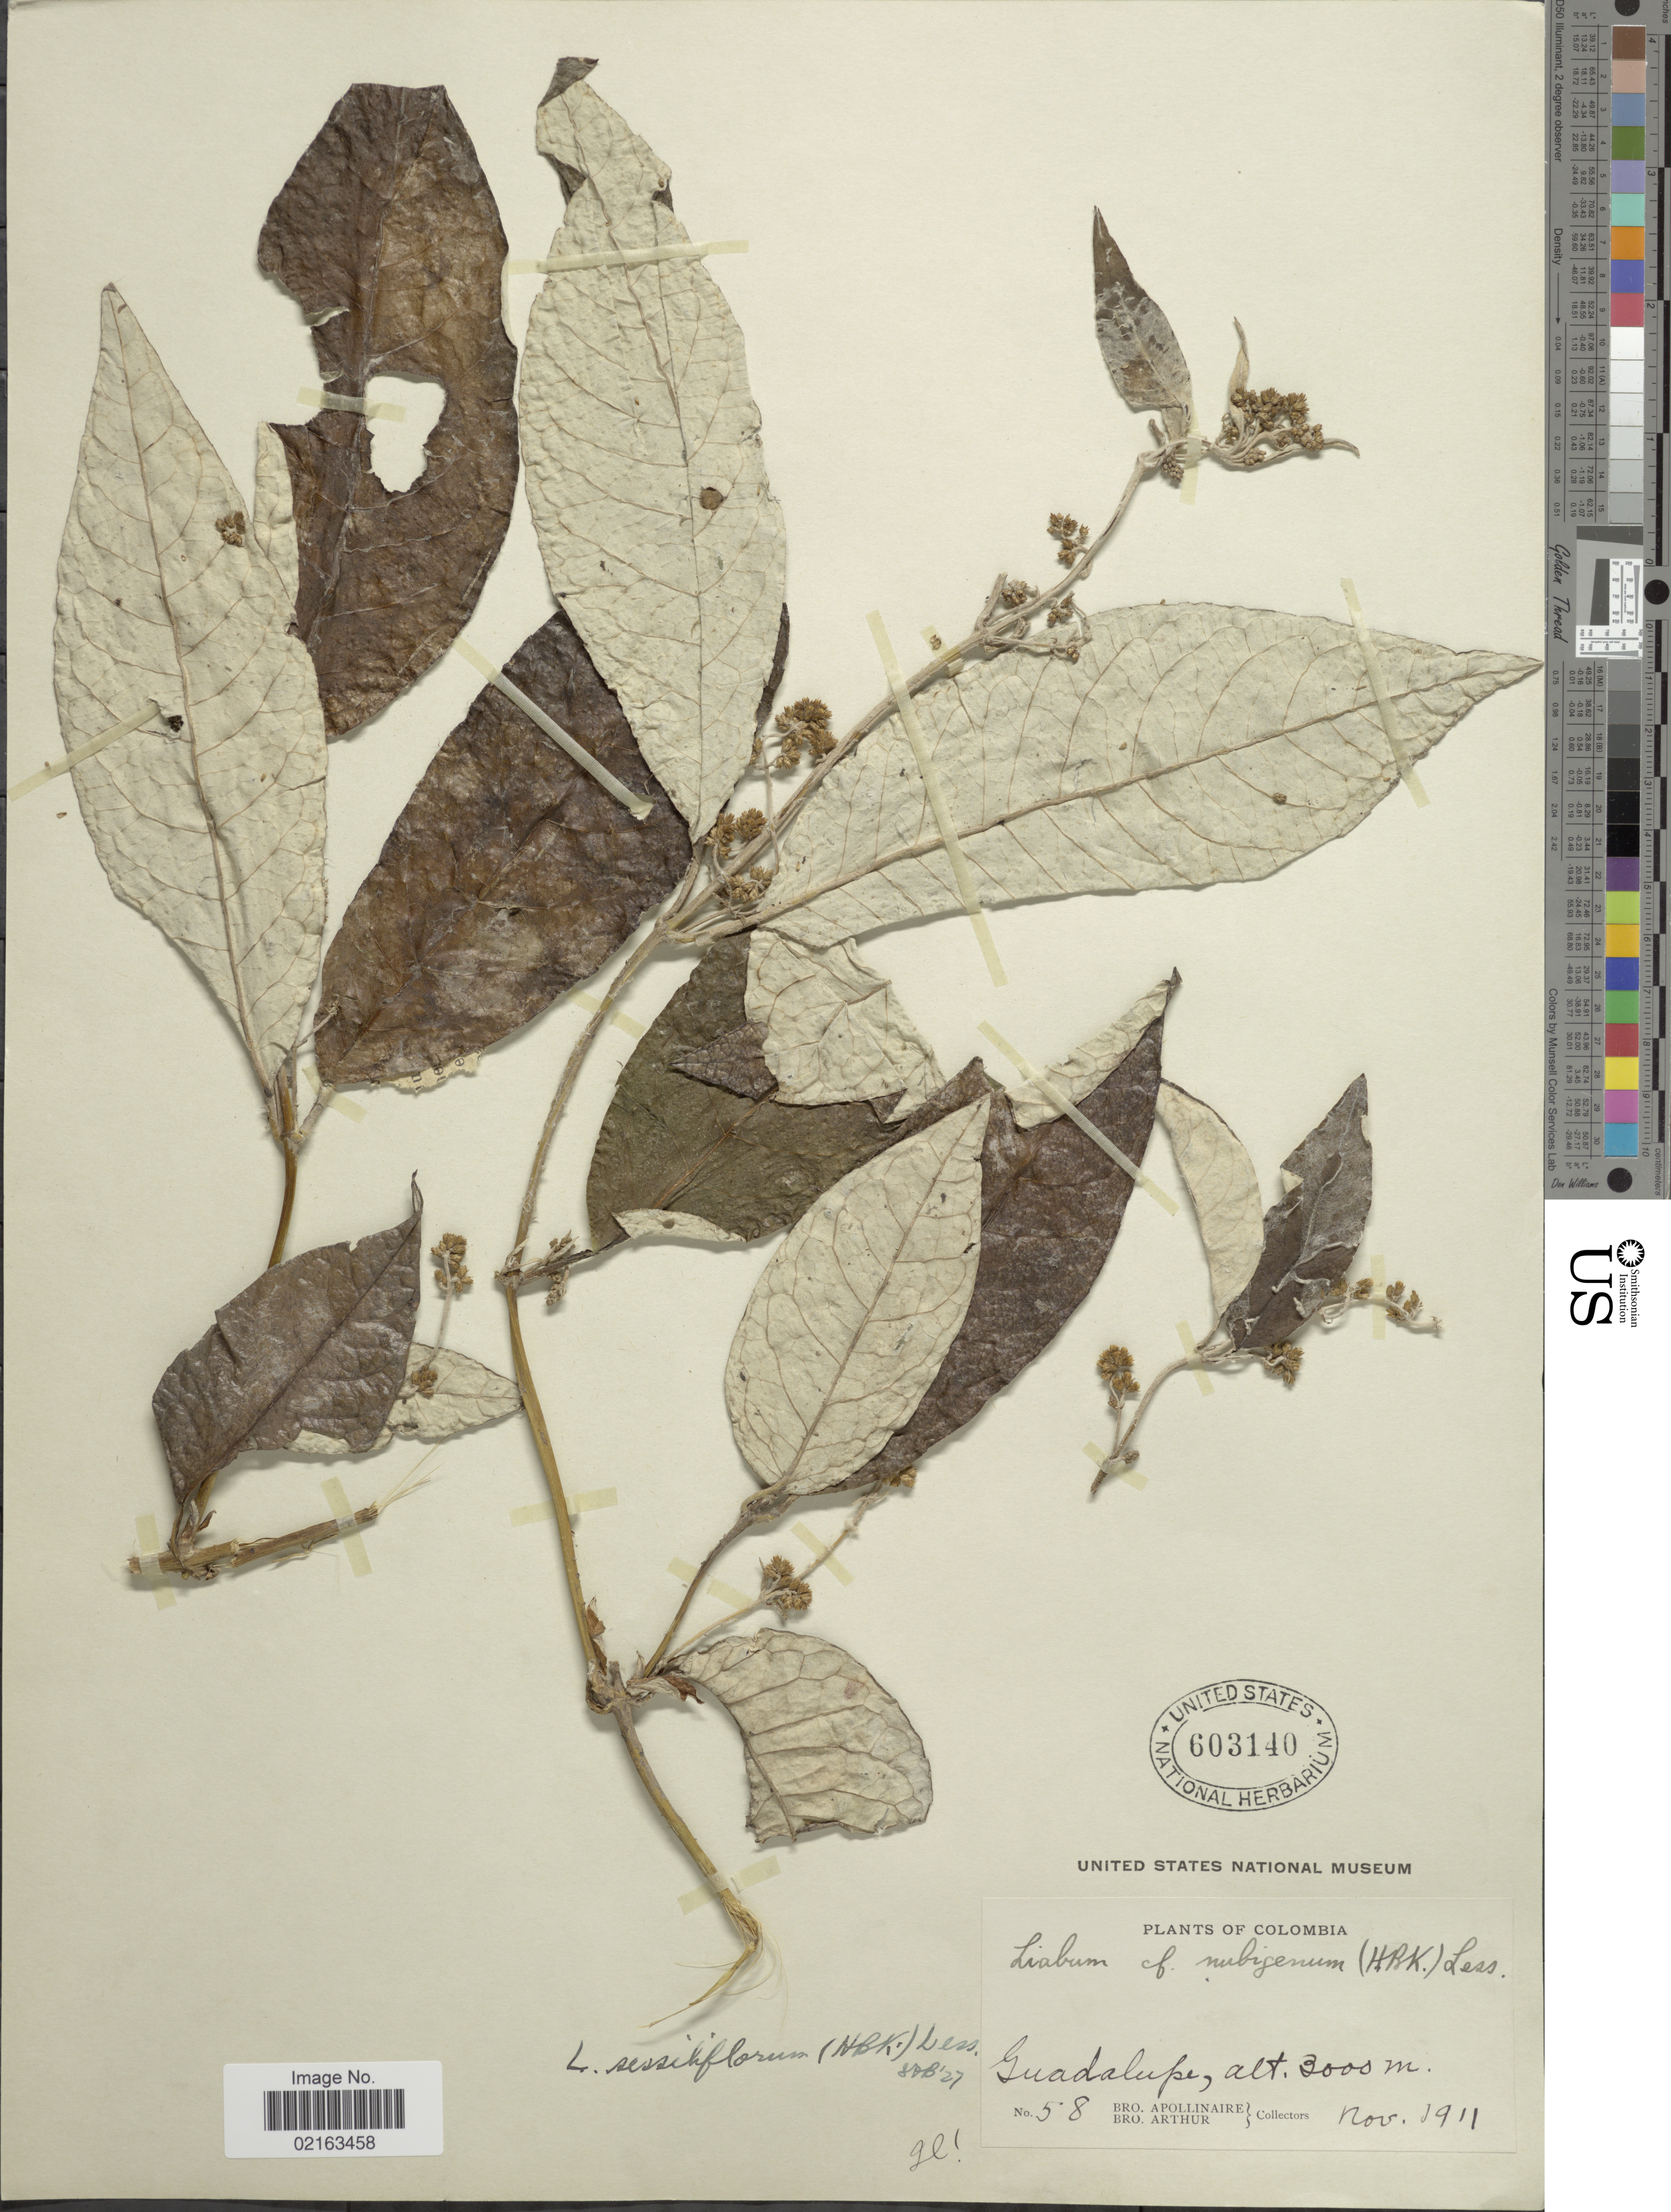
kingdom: Plantae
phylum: Tracheophyta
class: Magnoliopsida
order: Asterales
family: Asteraceae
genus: Oligactis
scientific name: Oligactis volubilis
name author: (Kunth) Cass.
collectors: Bro. Apollinaire & Bro. Arthur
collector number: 58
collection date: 1911-11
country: Colombia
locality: Guadalupe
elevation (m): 3000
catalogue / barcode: US 603140